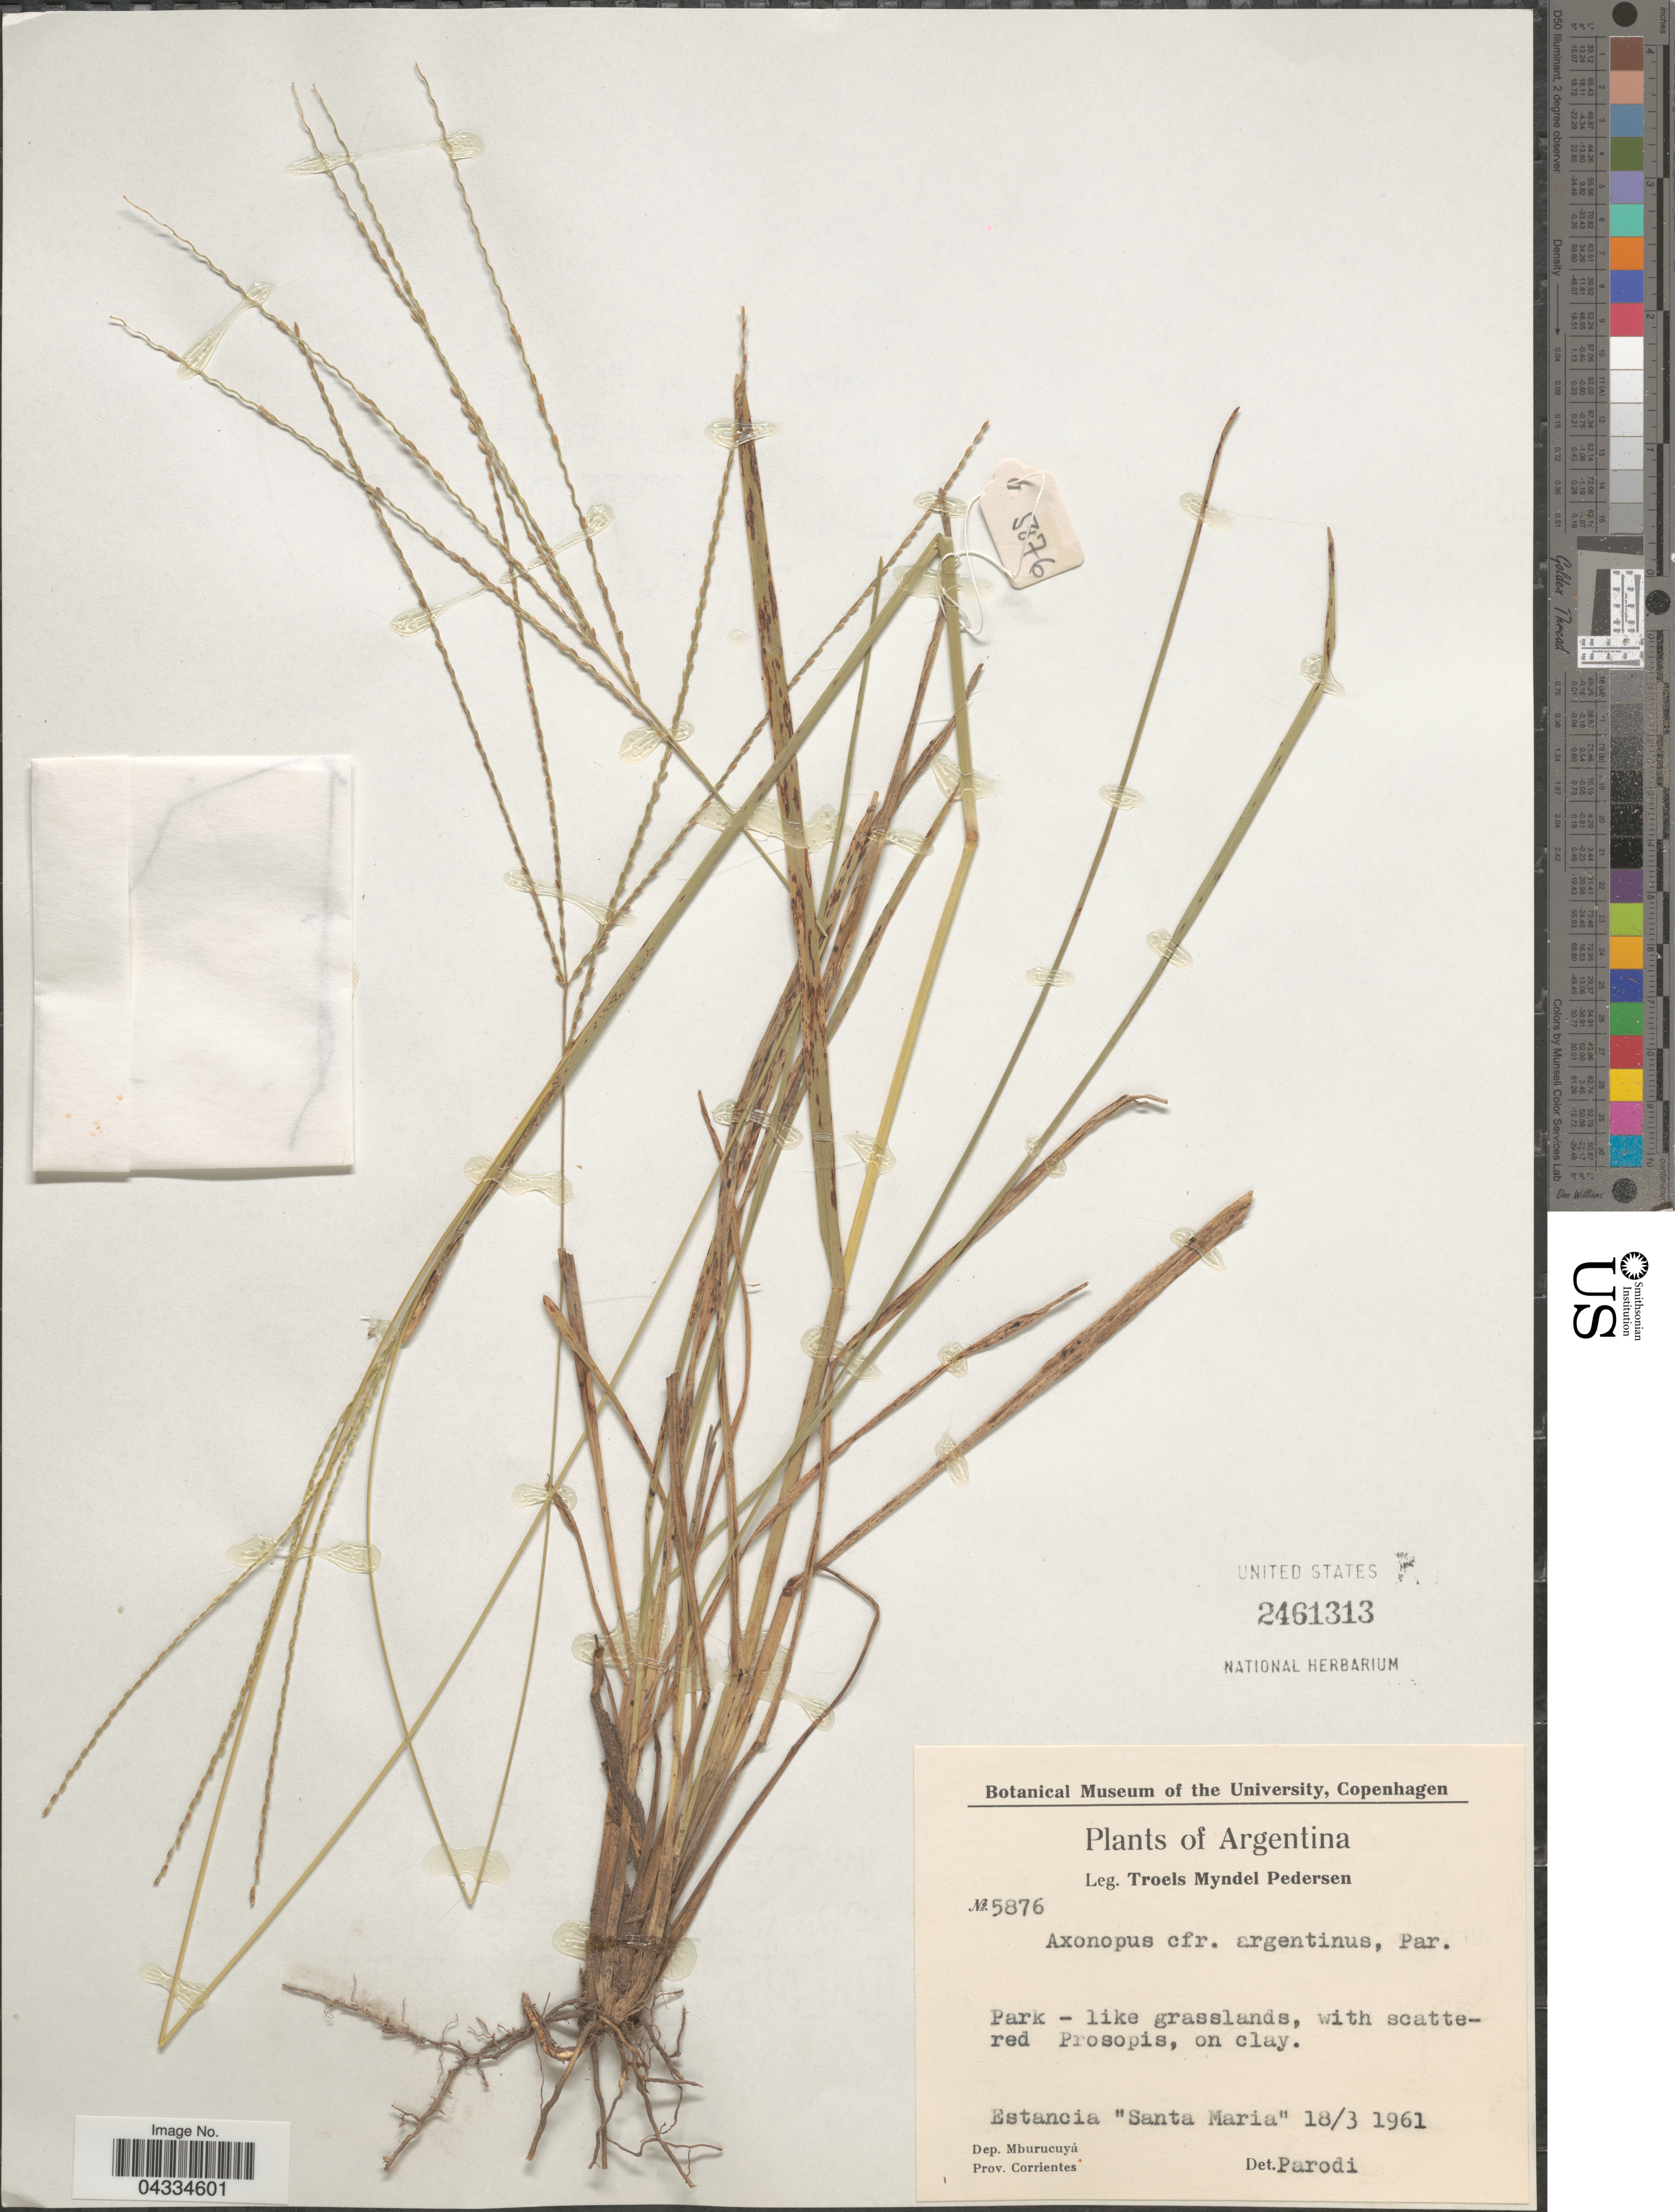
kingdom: Plantae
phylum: Tracheophyta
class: Liliopsida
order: Poales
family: Poaceae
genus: Axonopus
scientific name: Axonopus argentinus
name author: Parodi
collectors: T. Pederson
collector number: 5876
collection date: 1961-03-18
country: Argentina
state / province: Corrientes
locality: Estancia "Santa Maria". Dep. Mburucuyá.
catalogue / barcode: US 2461313